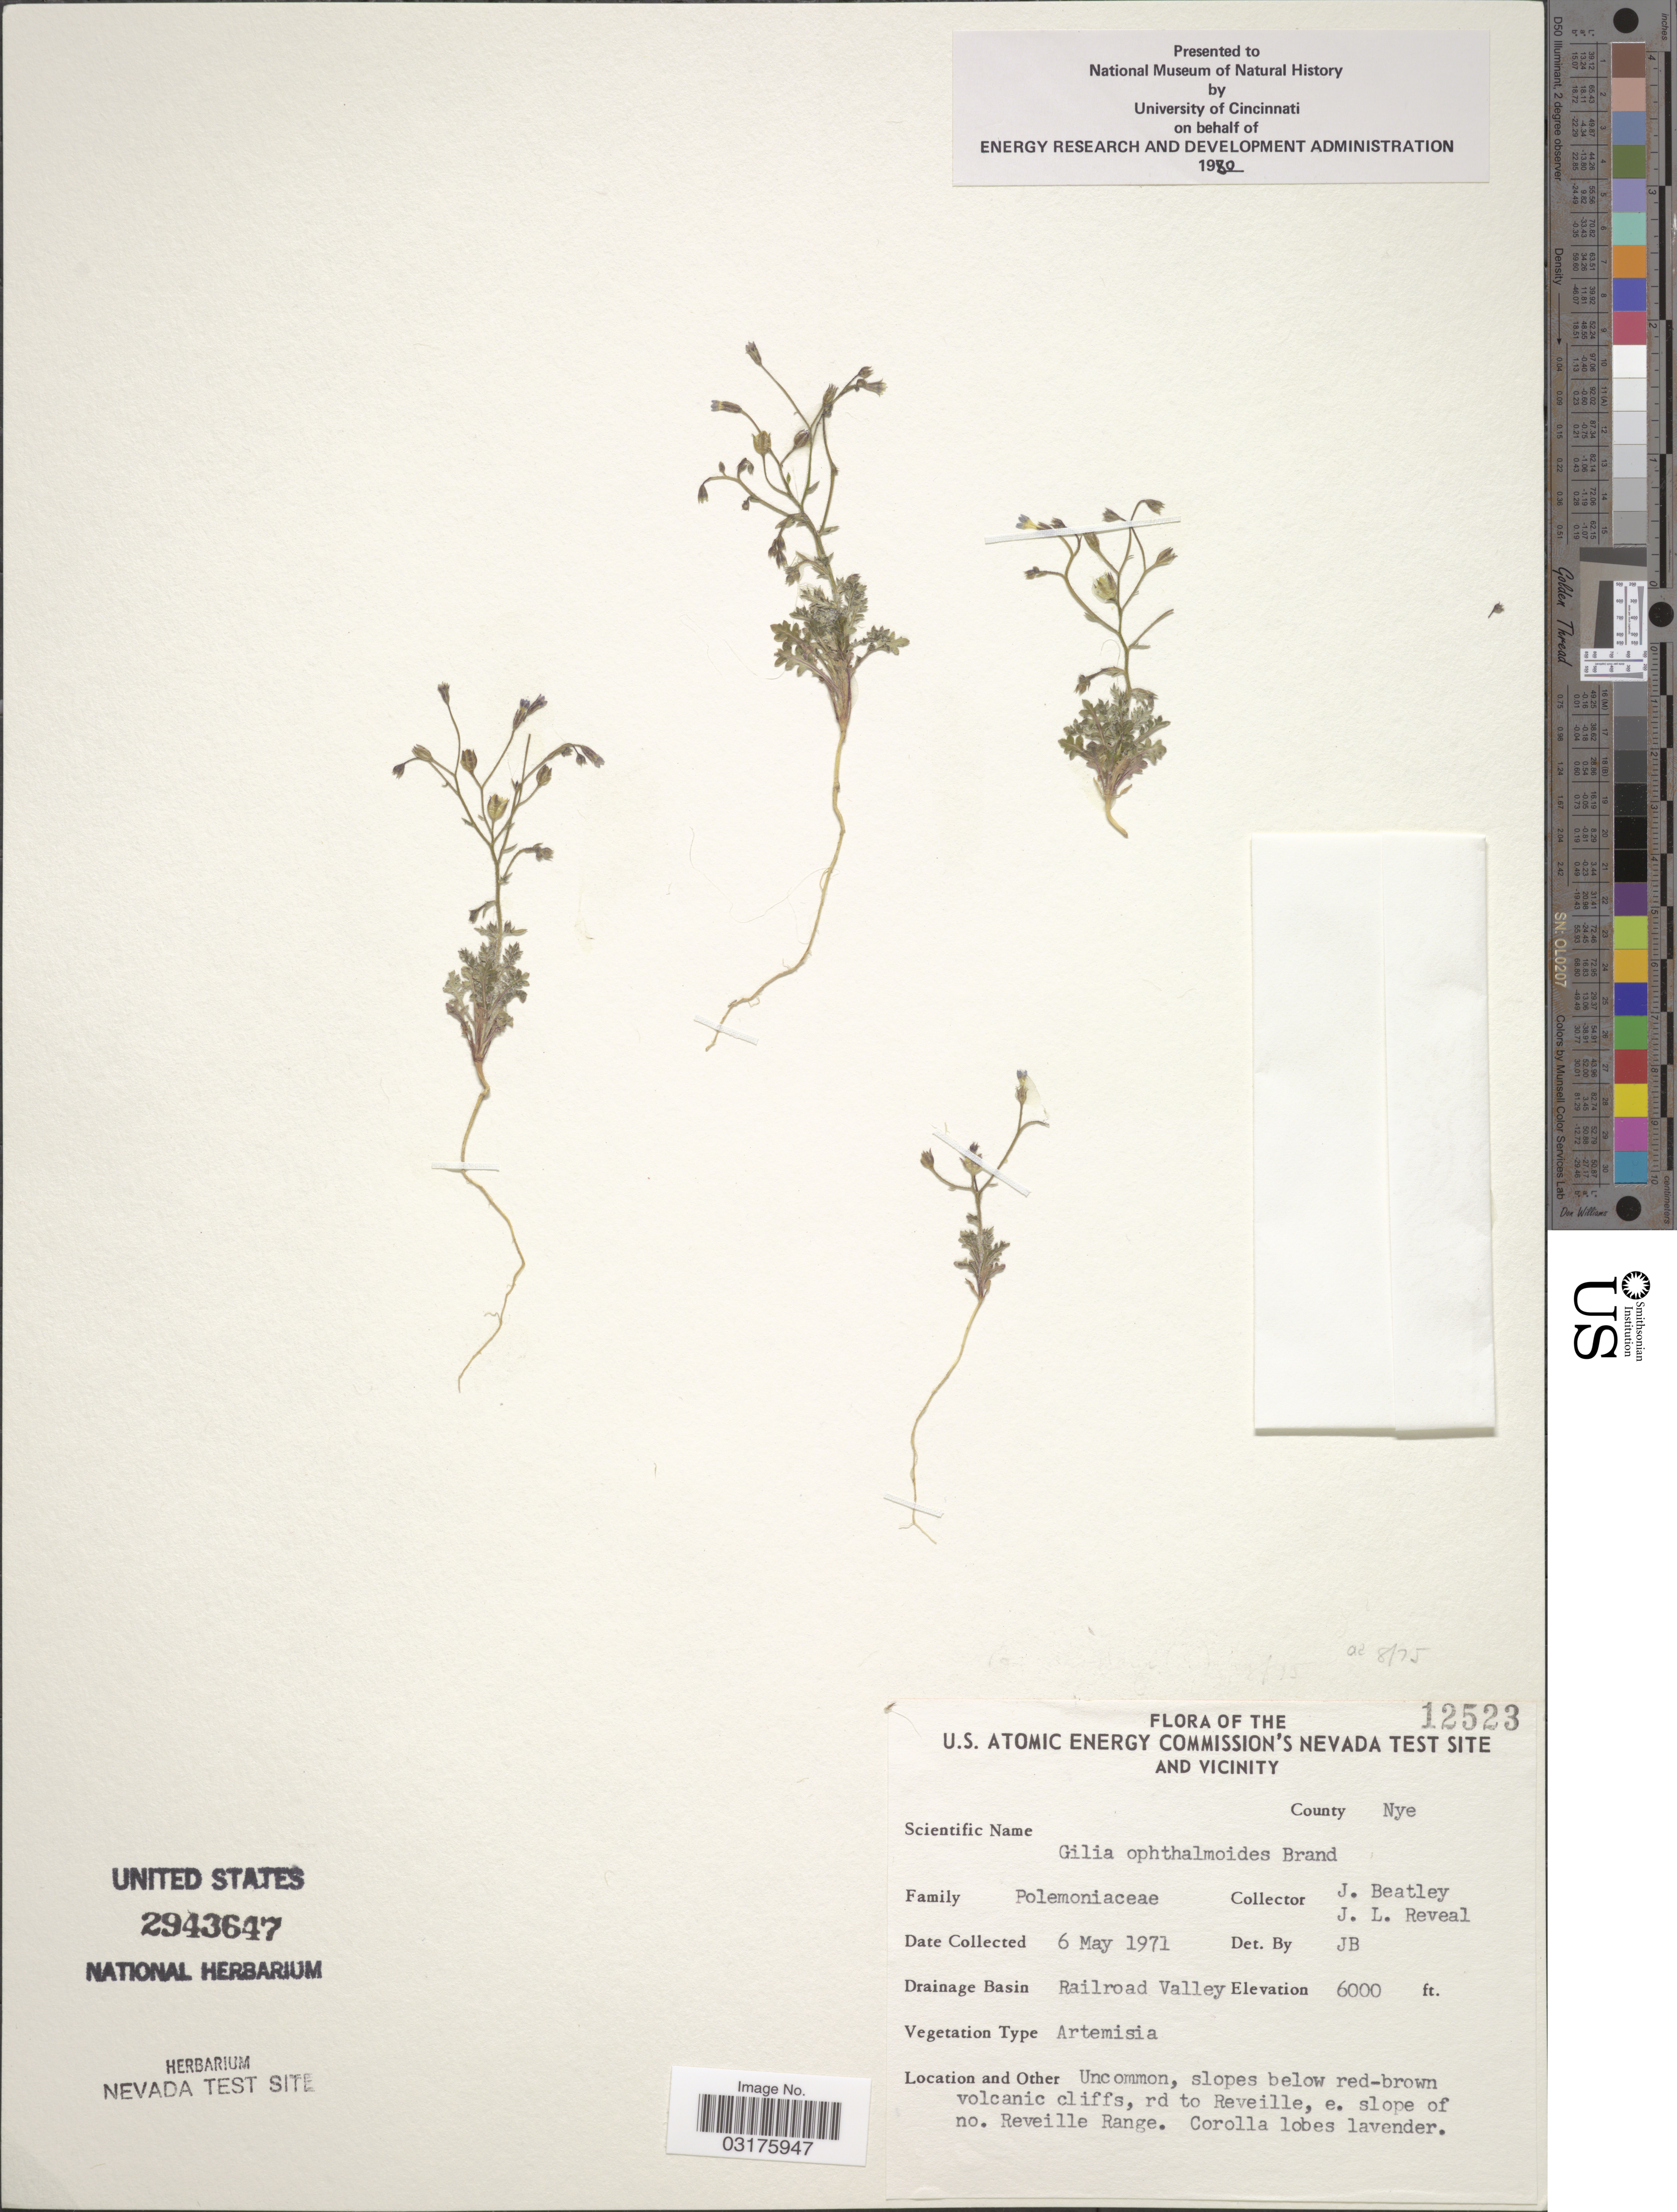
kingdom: Plantae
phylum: Tracheophyta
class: Magnoliopsida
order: Ericales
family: Polemoniaceae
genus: Gilia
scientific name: Gilia ophthalmoides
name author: Brand in Engl.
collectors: J. C. Beatley & J. L. Reveal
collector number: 12523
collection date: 1971-05-06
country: United States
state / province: Nevada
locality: U.S. Atomic Energy Commission's Nevada Test Site and Vicinity, County Nye, Drainage Basin Railroad Valley, slopes below red-brown volcanic cliffs, rd to Reveille, e. slope of no. Reveille Range.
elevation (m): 1829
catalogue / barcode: US 2943647